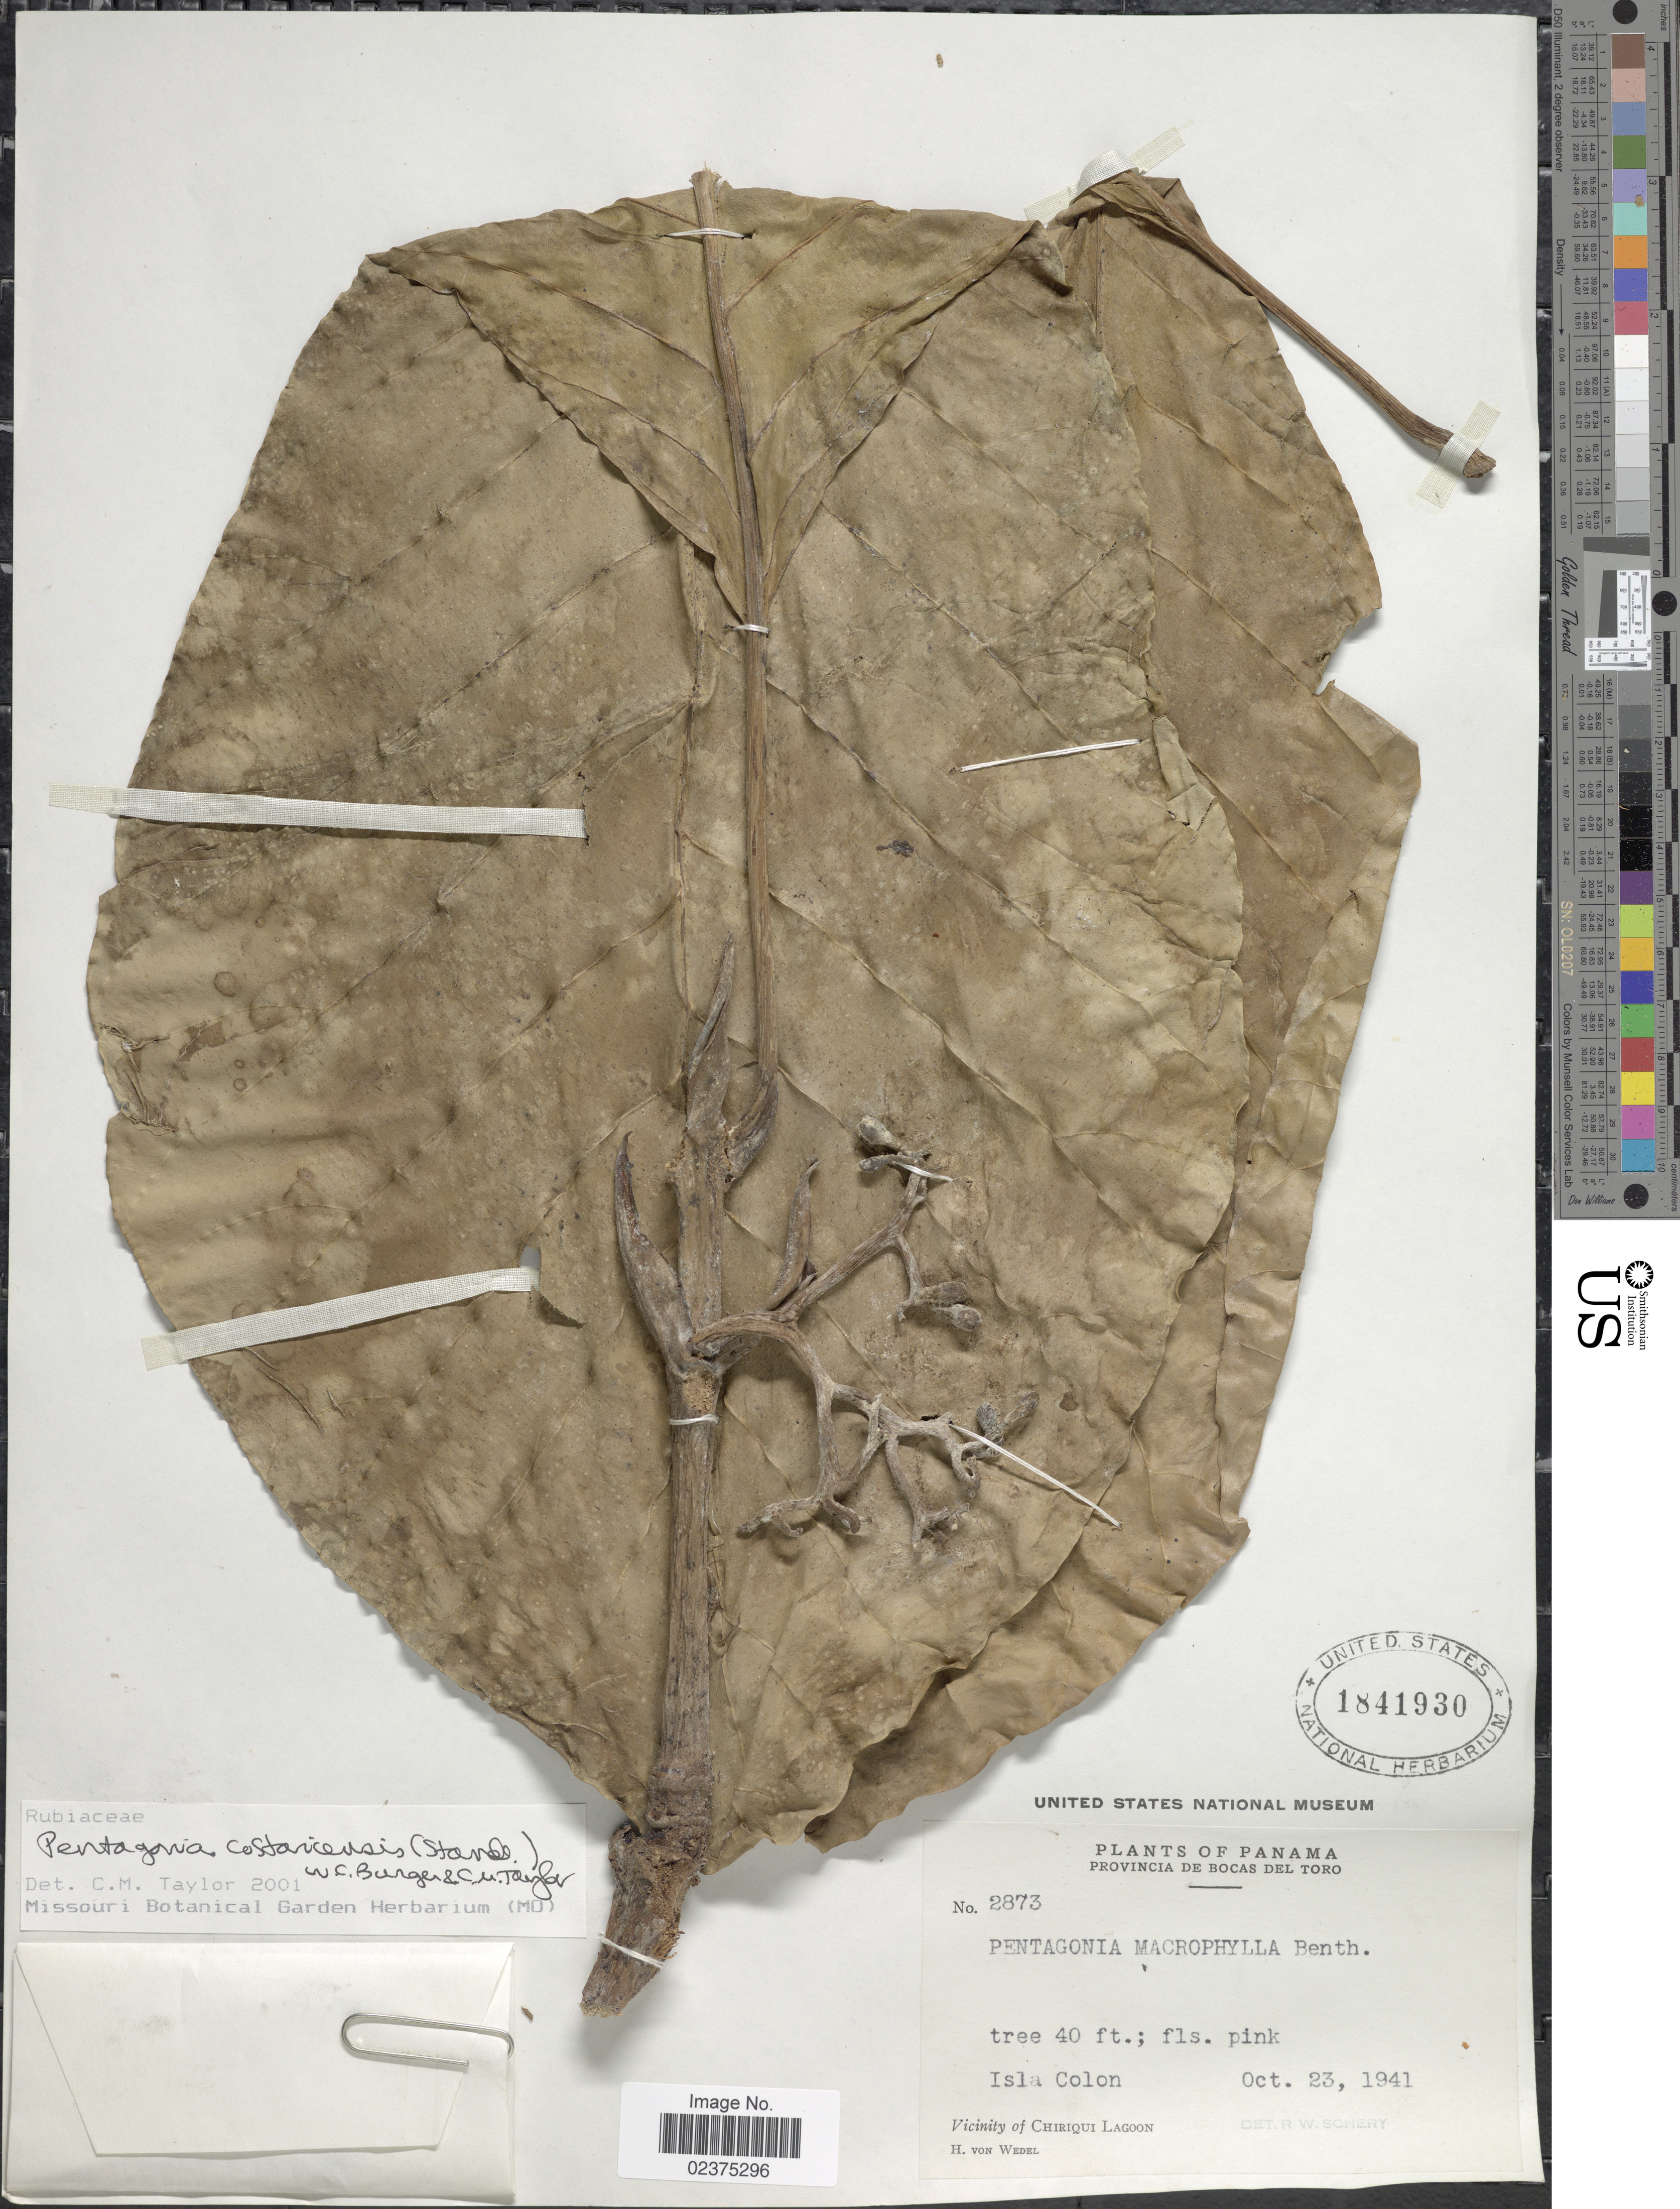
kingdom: Plantae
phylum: Tracheophyta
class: Magnoliopsida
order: Gentianales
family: Rubiaceae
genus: Pentagonia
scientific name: Pentagonia costaricensis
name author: (Standl.) W.C. Burger & C.M. Taylor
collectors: H. von Wedel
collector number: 2873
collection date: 1941-10-23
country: Panama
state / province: Bocas del Toro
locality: Isla Colon, Vicinity of Chiriqui Lagoon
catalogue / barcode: US 1841930